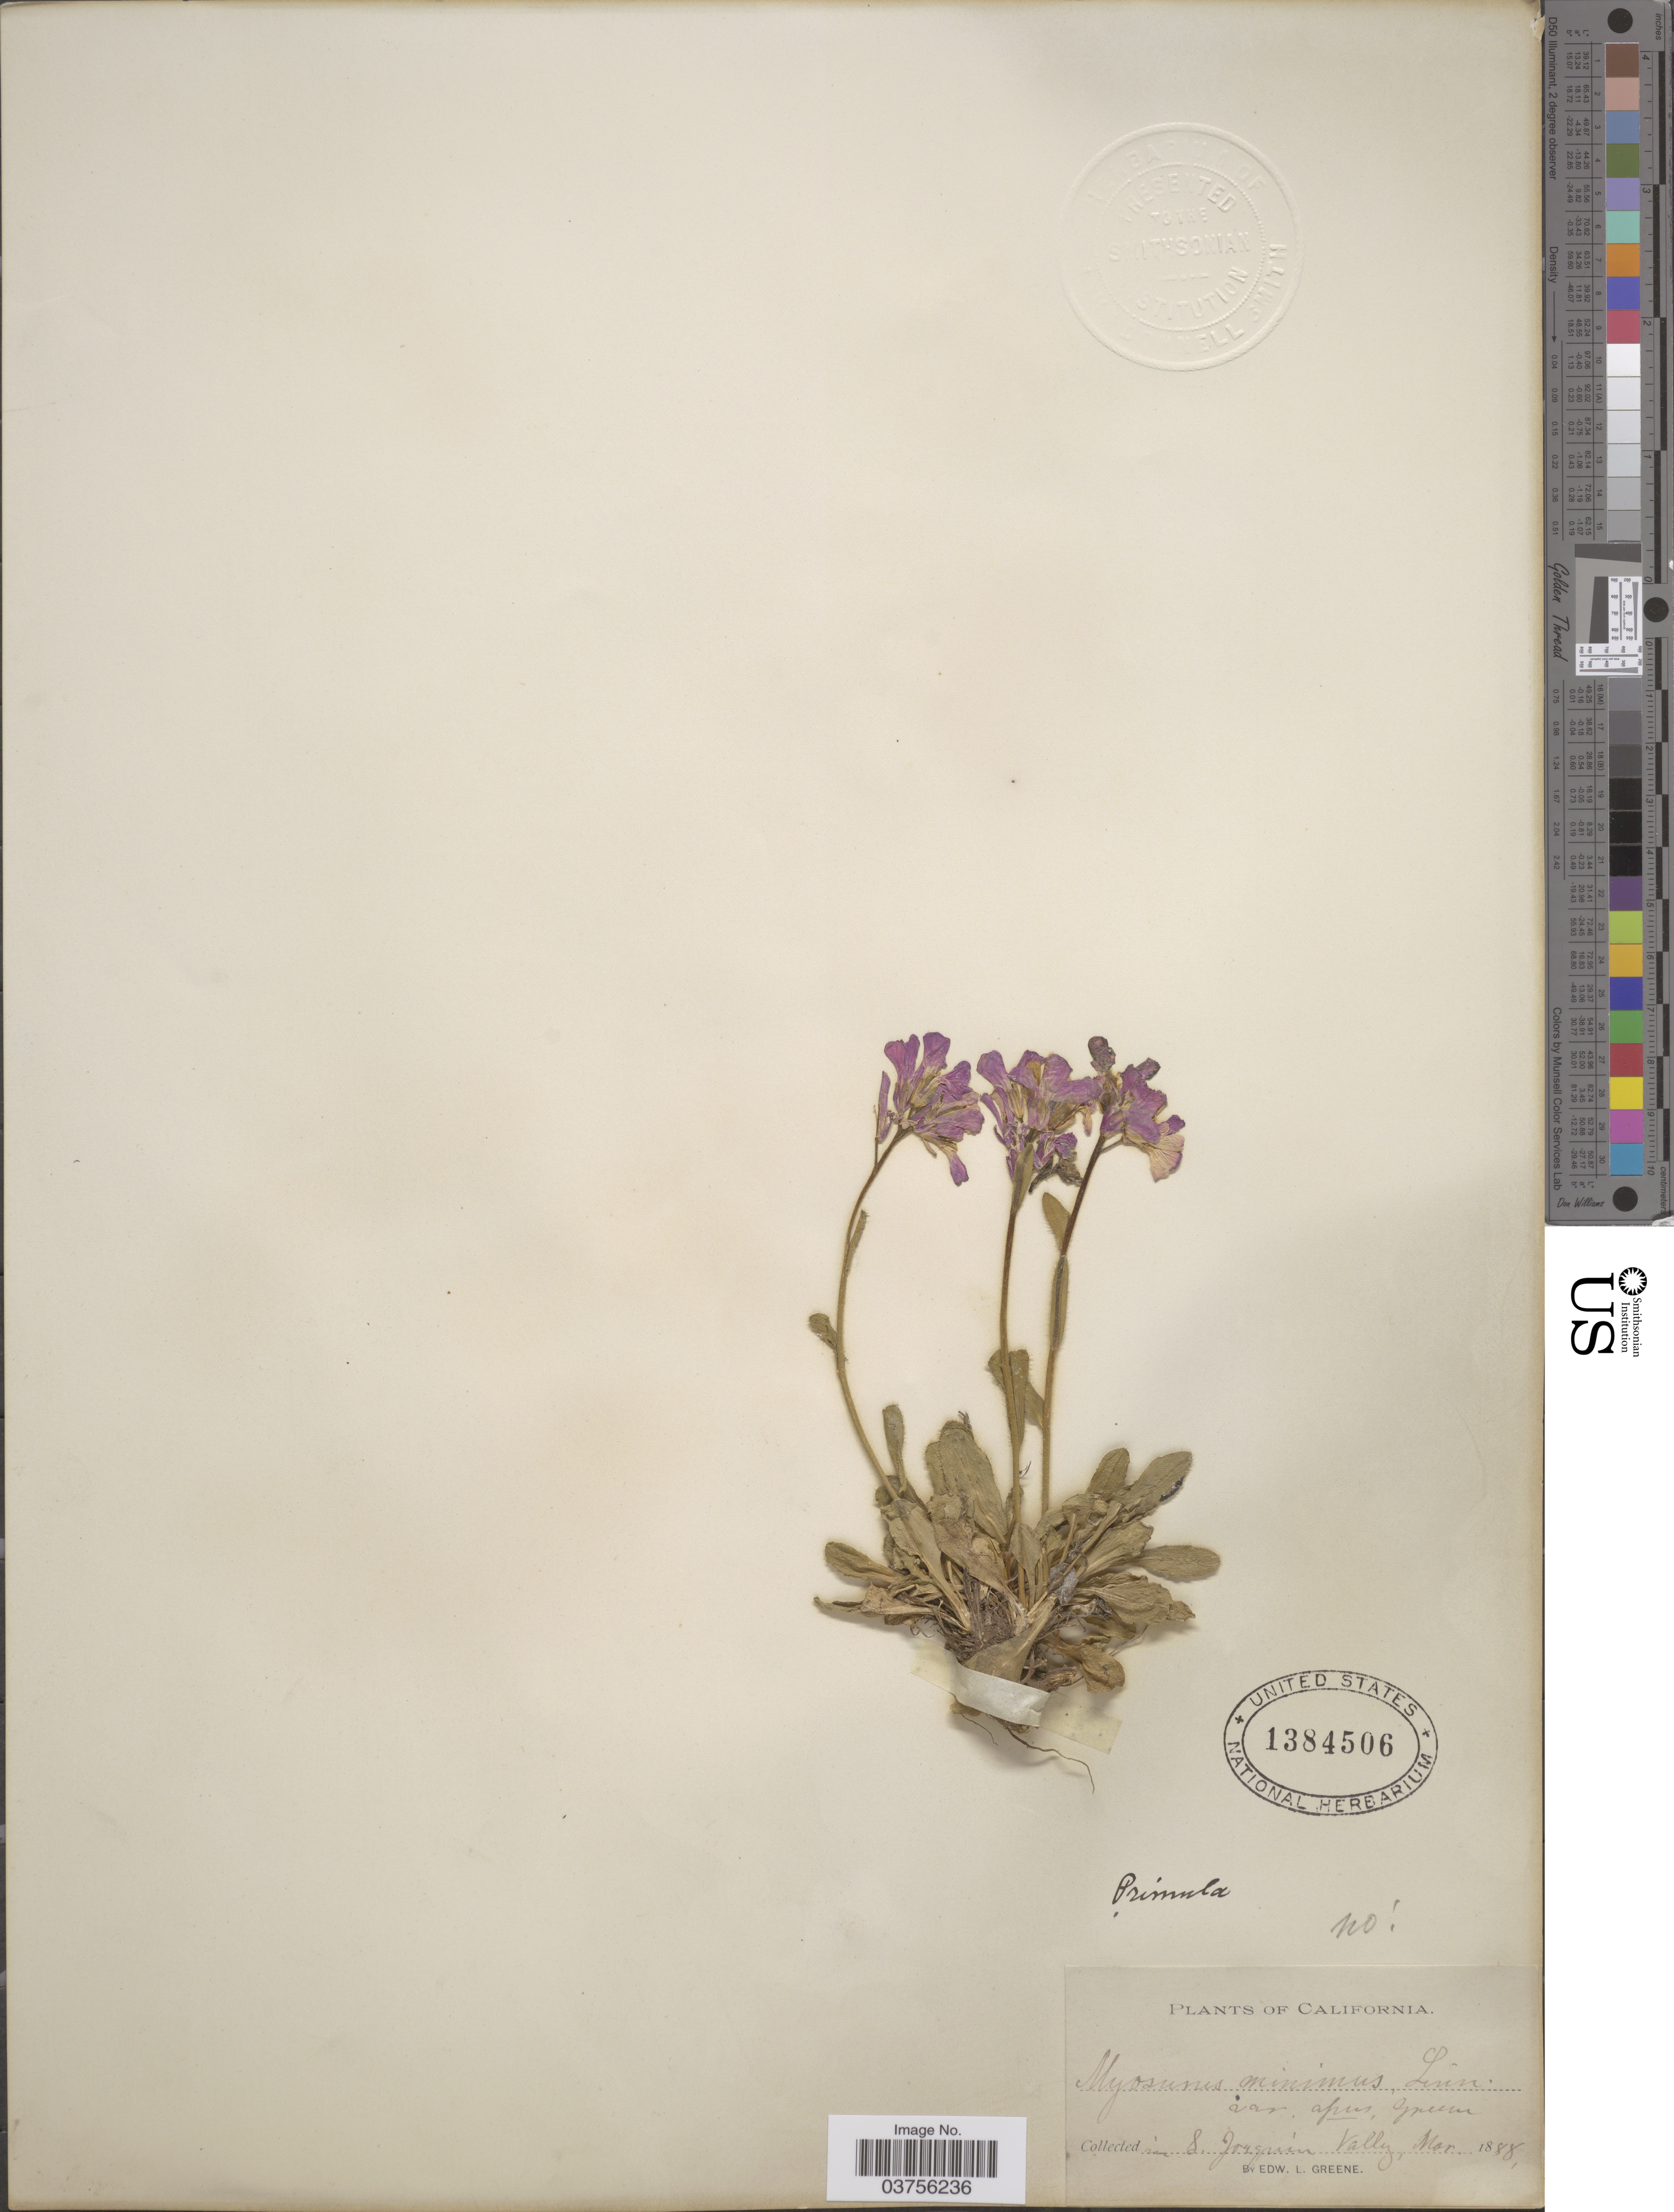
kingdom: Plantae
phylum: Tracheophyta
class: Magnoliopsida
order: Brassicales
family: Brassicaceae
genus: Arabis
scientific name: Arabis blepharophylla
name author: Hook. & Arn.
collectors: E. L. Greene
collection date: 1888-03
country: United States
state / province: California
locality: S. Joaquin Valley.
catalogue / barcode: US 1384506